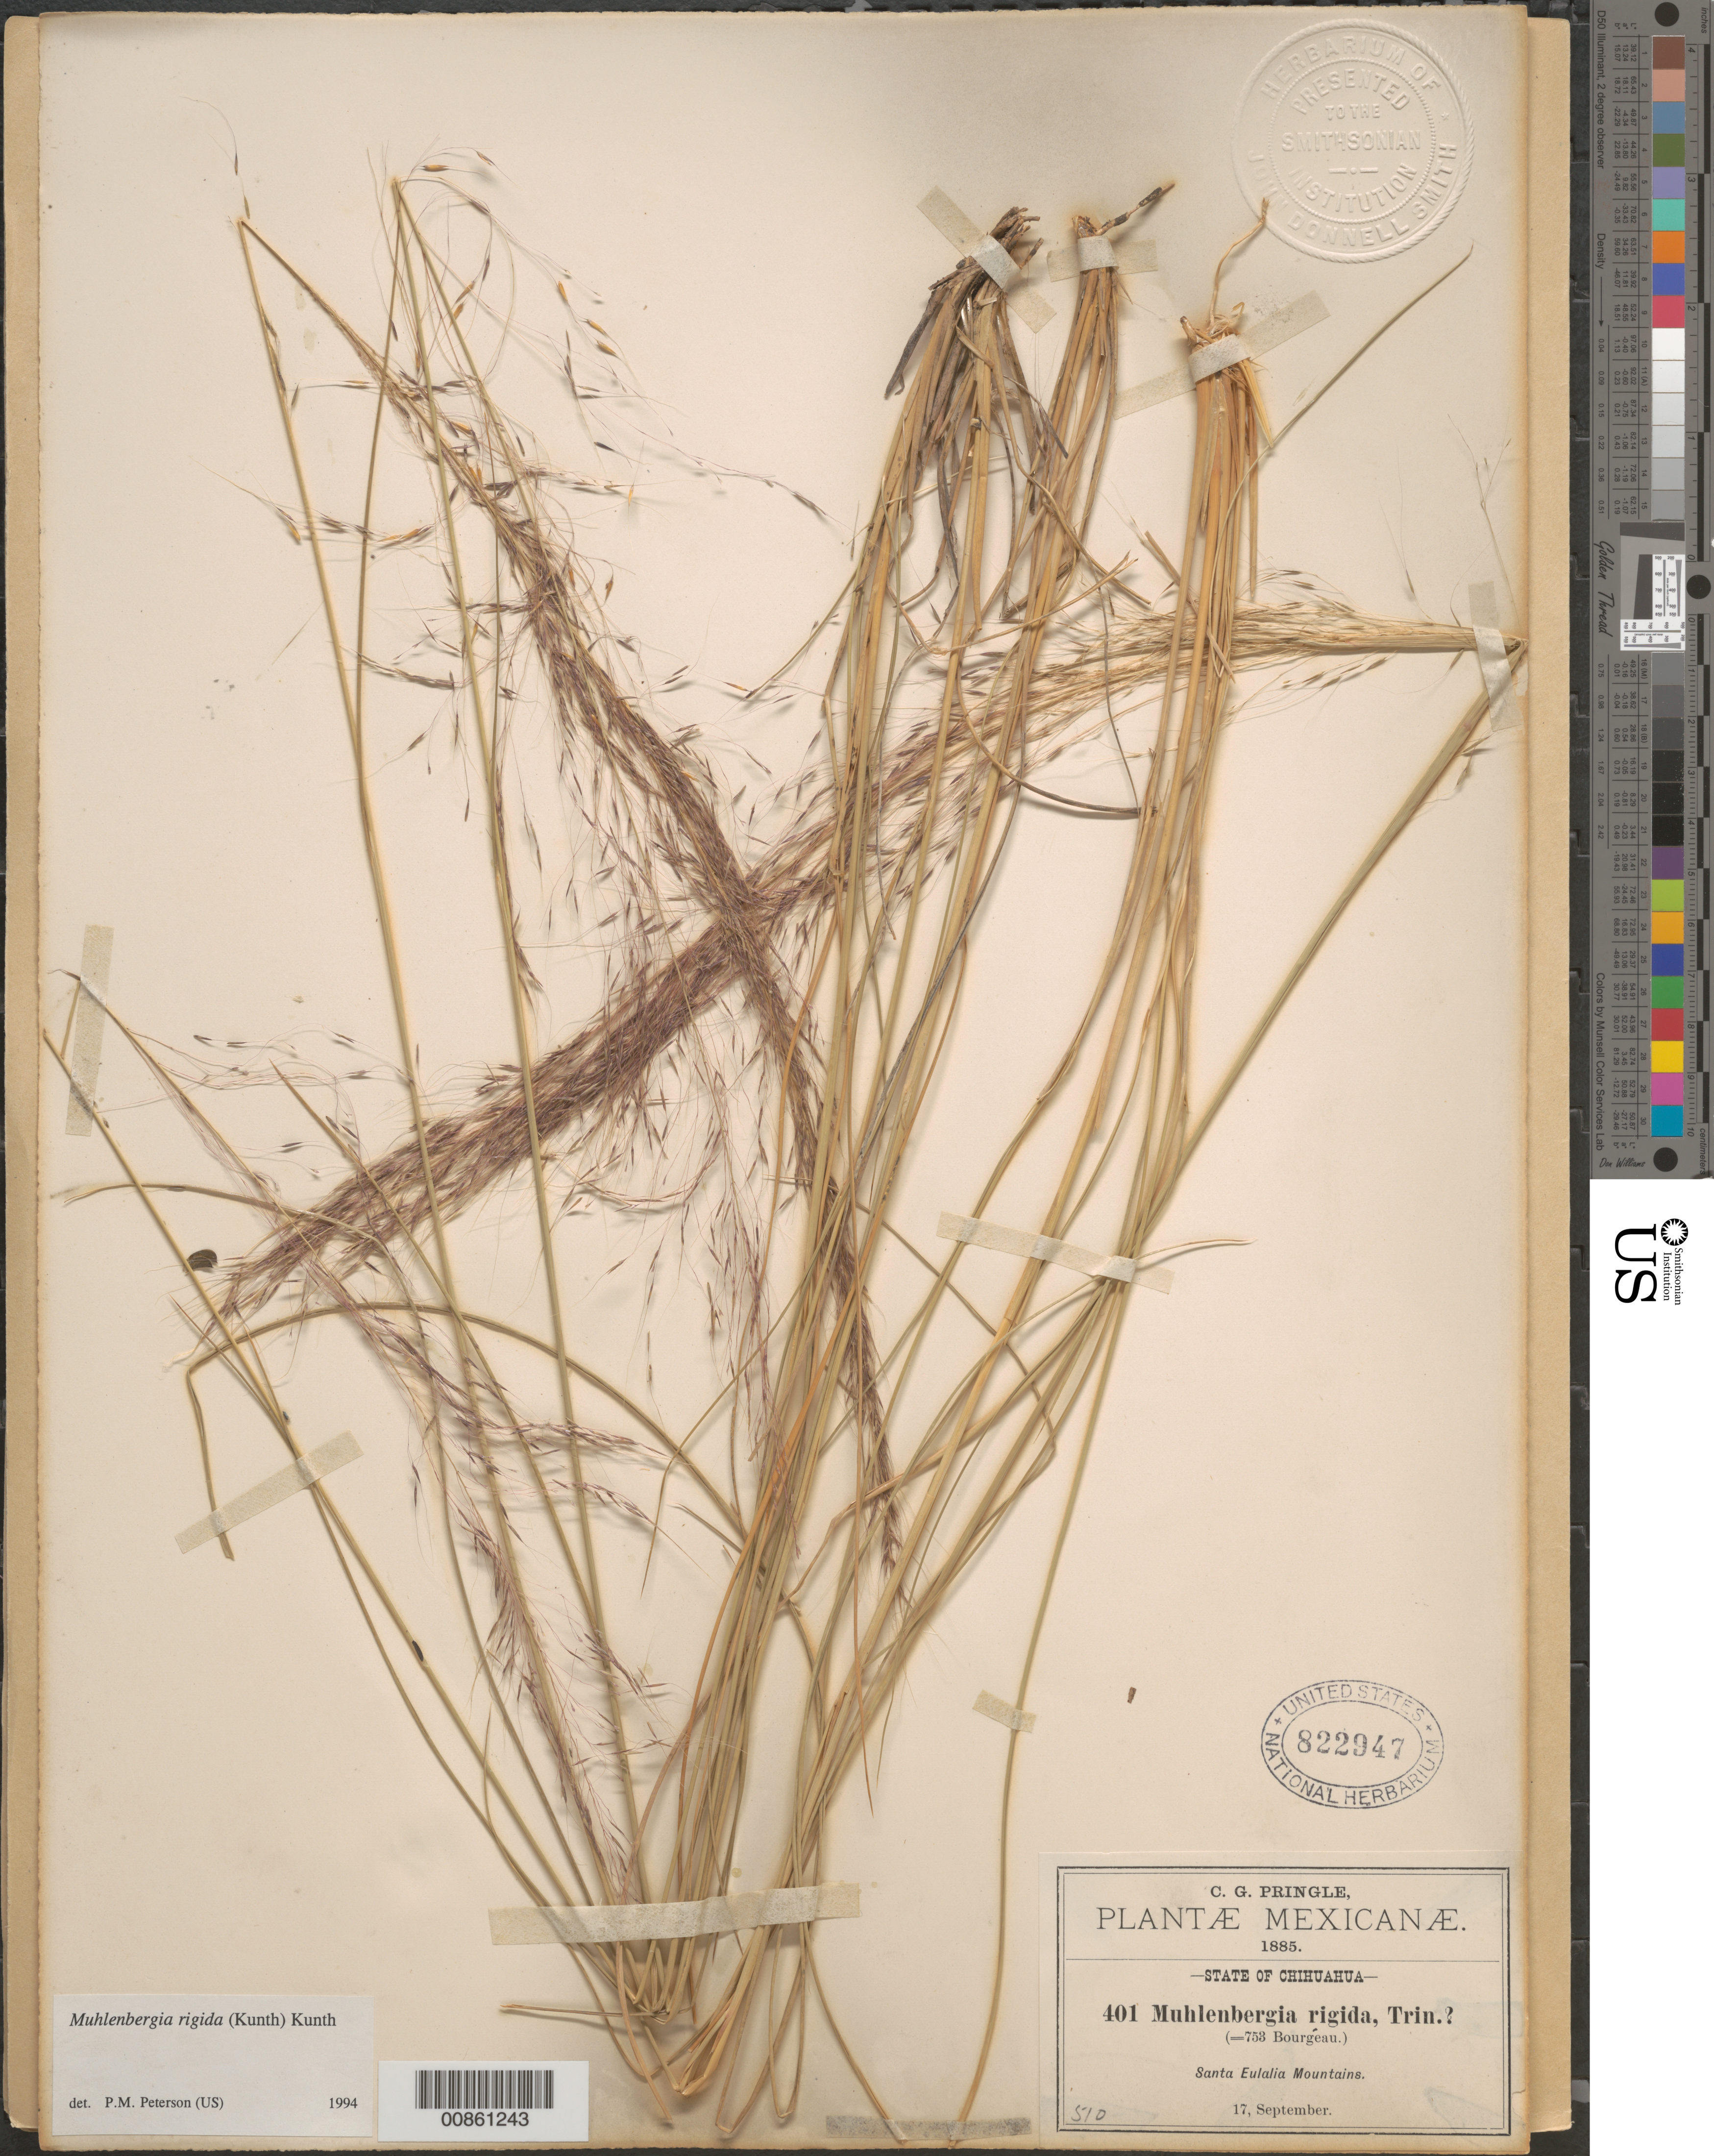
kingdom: Plantae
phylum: Tracheophyta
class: Liliopsida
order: Poales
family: Poaceae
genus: Muhlenbergia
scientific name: Muhlenbergia rigida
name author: (Kunth) Kunth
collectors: C. G. Pringle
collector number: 401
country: Mexico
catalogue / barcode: US 822947